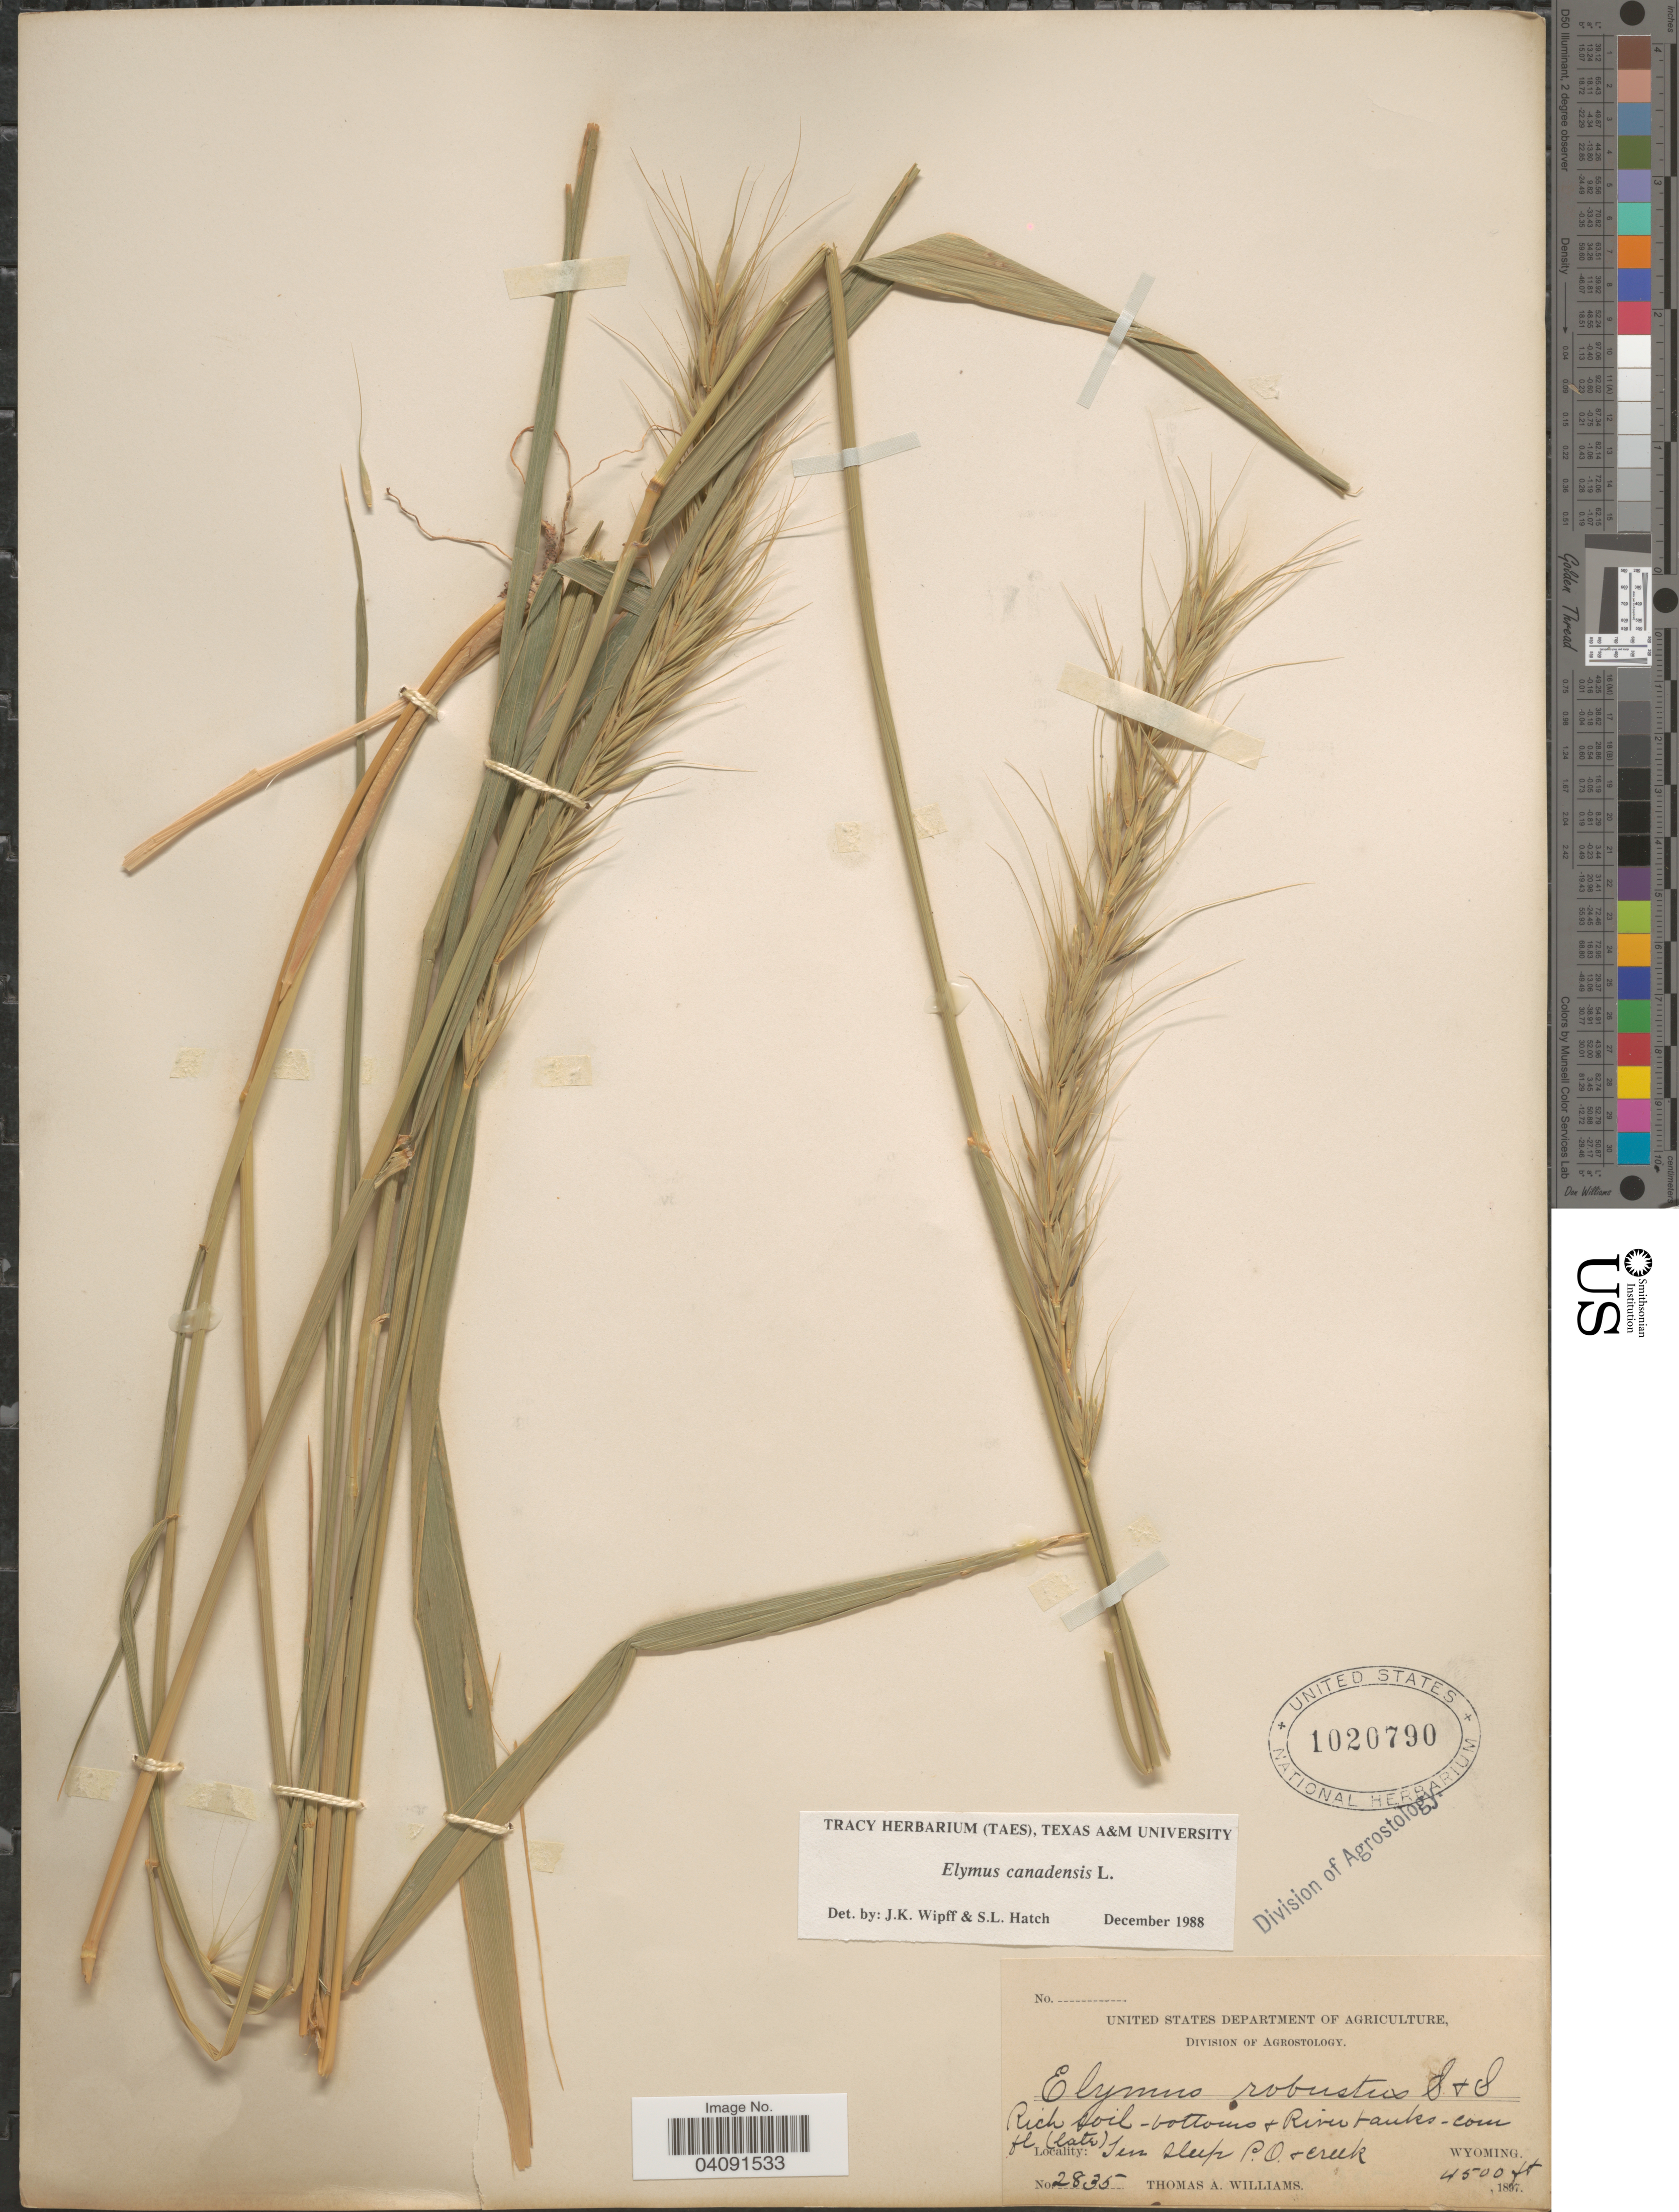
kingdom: Plantae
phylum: Tracheophyta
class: Liliopsida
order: Poales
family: Poaceae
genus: Elymus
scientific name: Elymus canadensis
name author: L.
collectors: T. A. Williams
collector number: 2835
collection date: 1897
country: United States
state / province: Wyoming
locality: Rich soil-bottoms & River tanks-com fl (late). Ten Sleep P.O.-creek.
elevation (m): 1372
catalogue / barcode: US 1020790